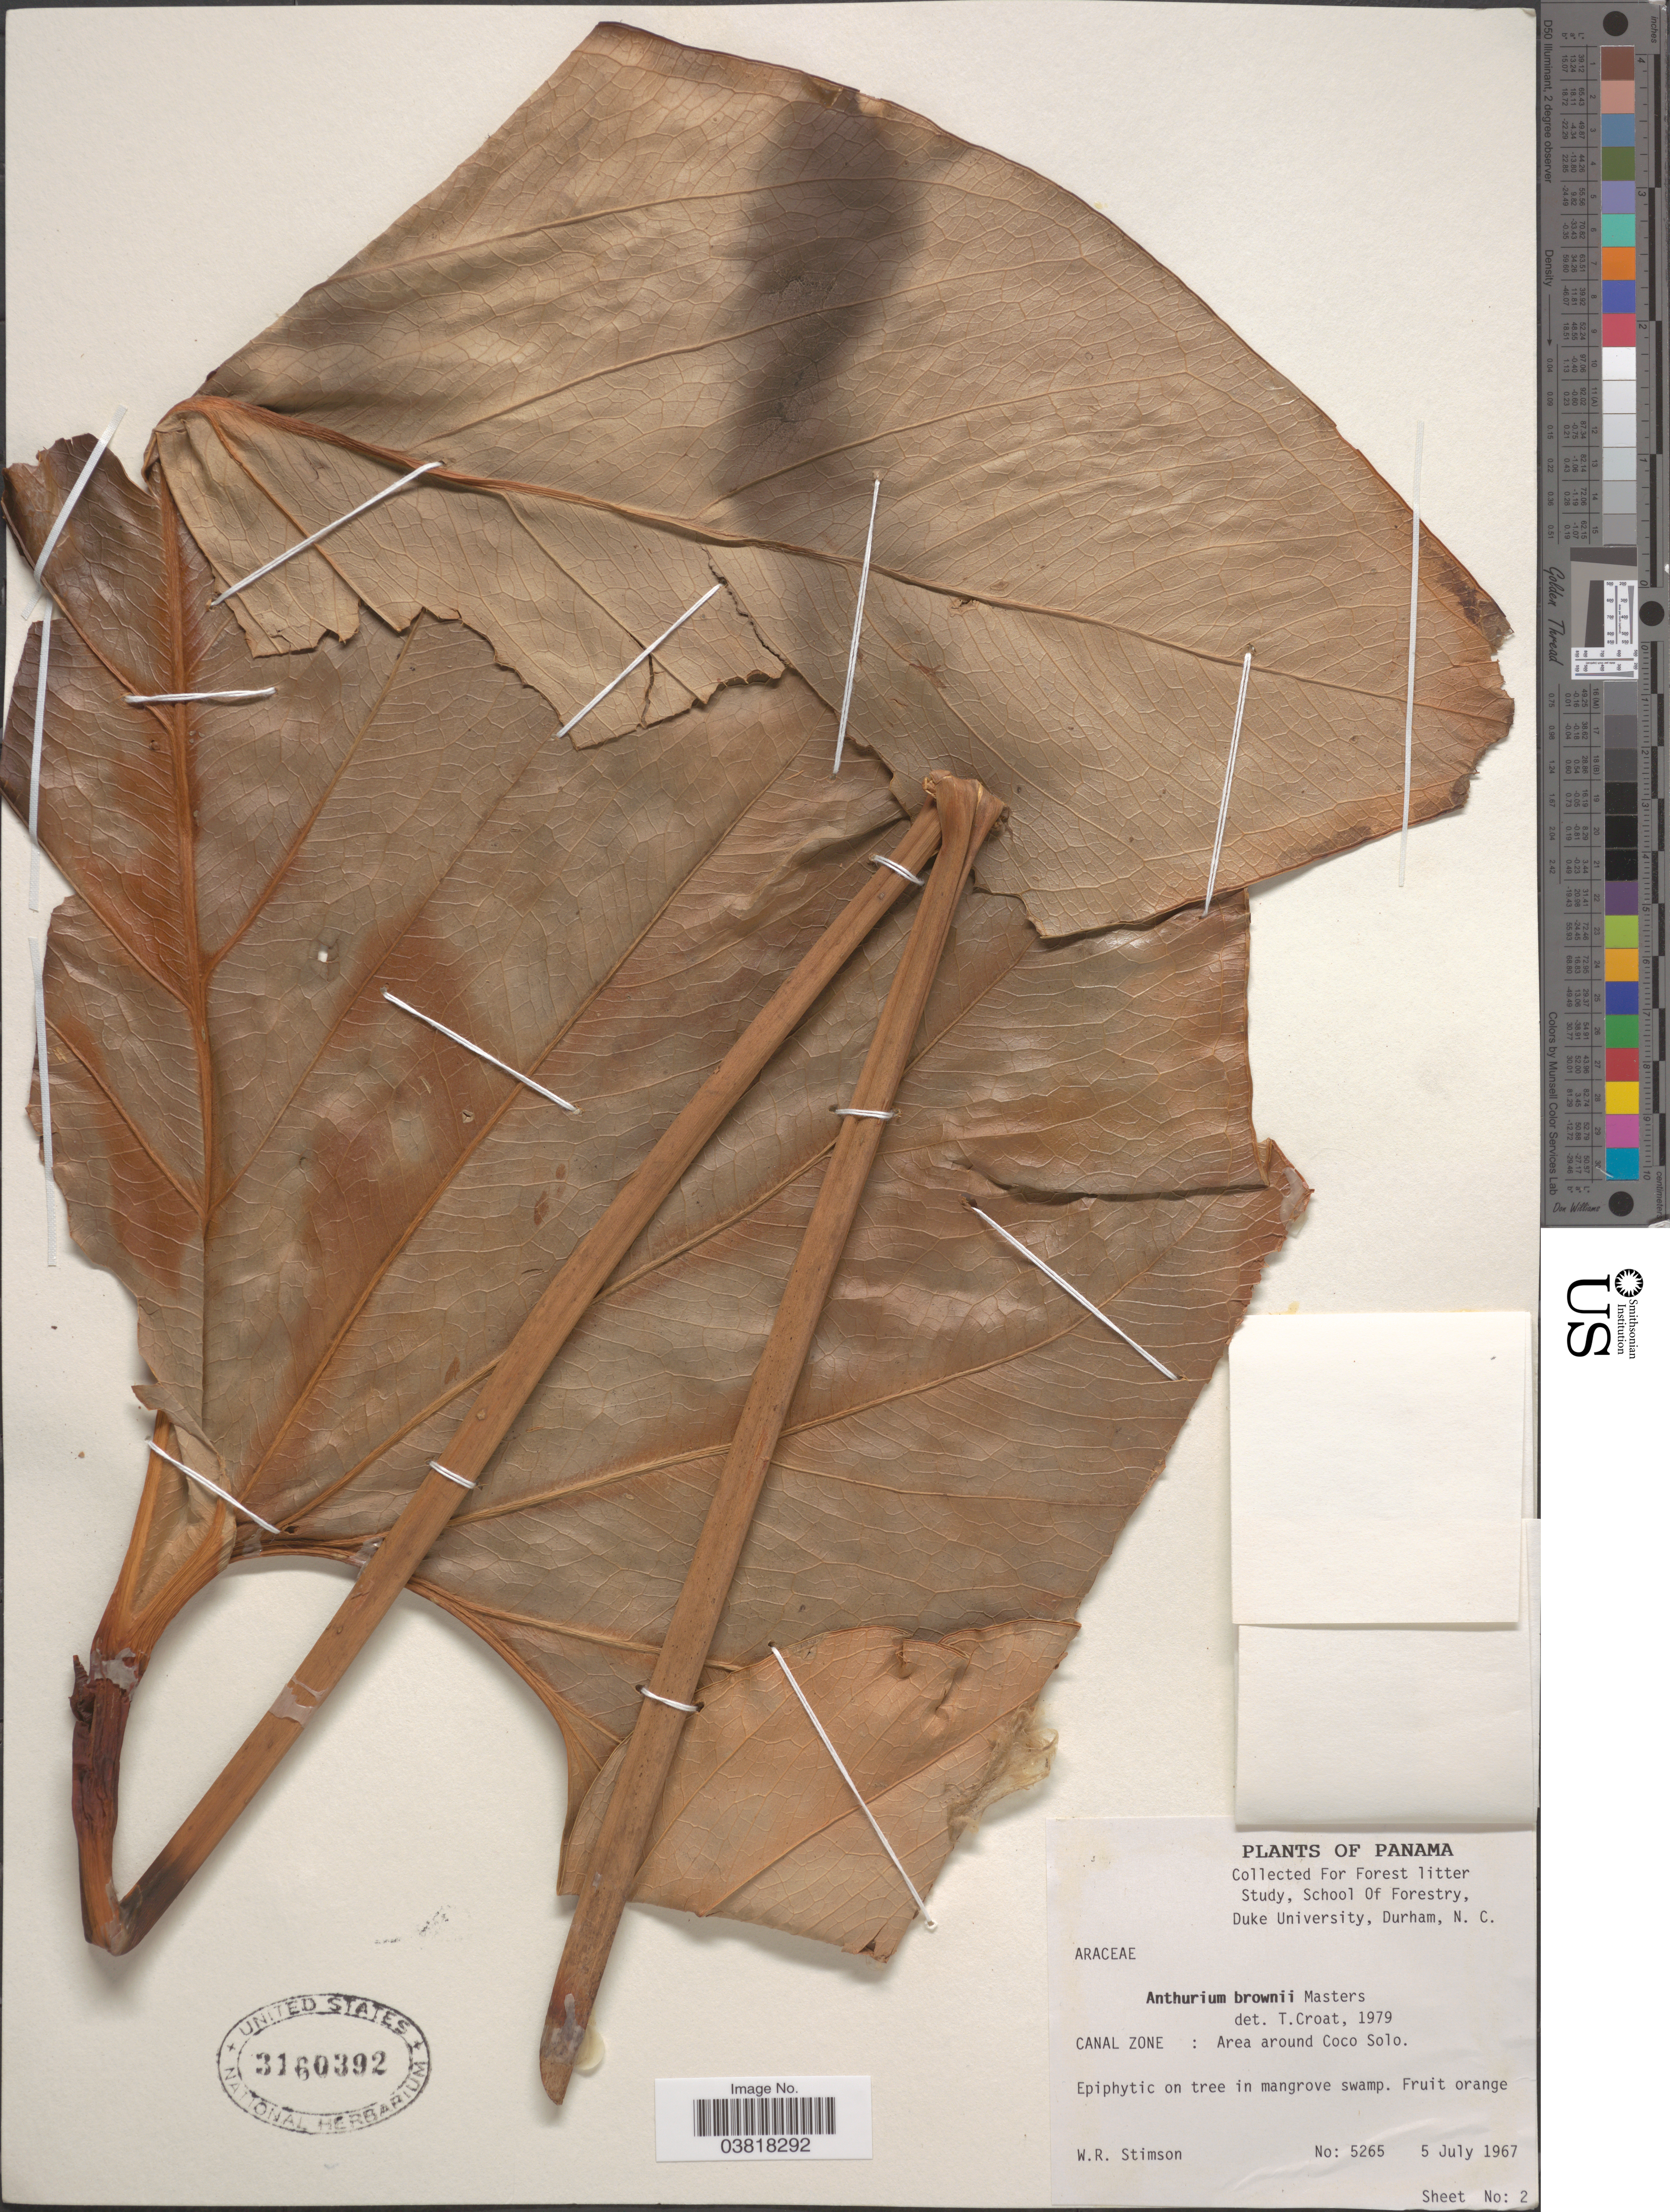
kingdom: Plantae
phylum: Tracheophyta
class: Liliopsida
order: Alismatales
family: Araceae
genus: Anthurium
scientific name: Anthurium brownii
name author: Mast.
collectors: W. R. Stimson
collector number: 5265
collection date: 1967-07-05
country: Panama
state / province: Colón / Panamá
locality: Canal Zone: Area around Coco Solo.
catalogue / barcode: US 3160392